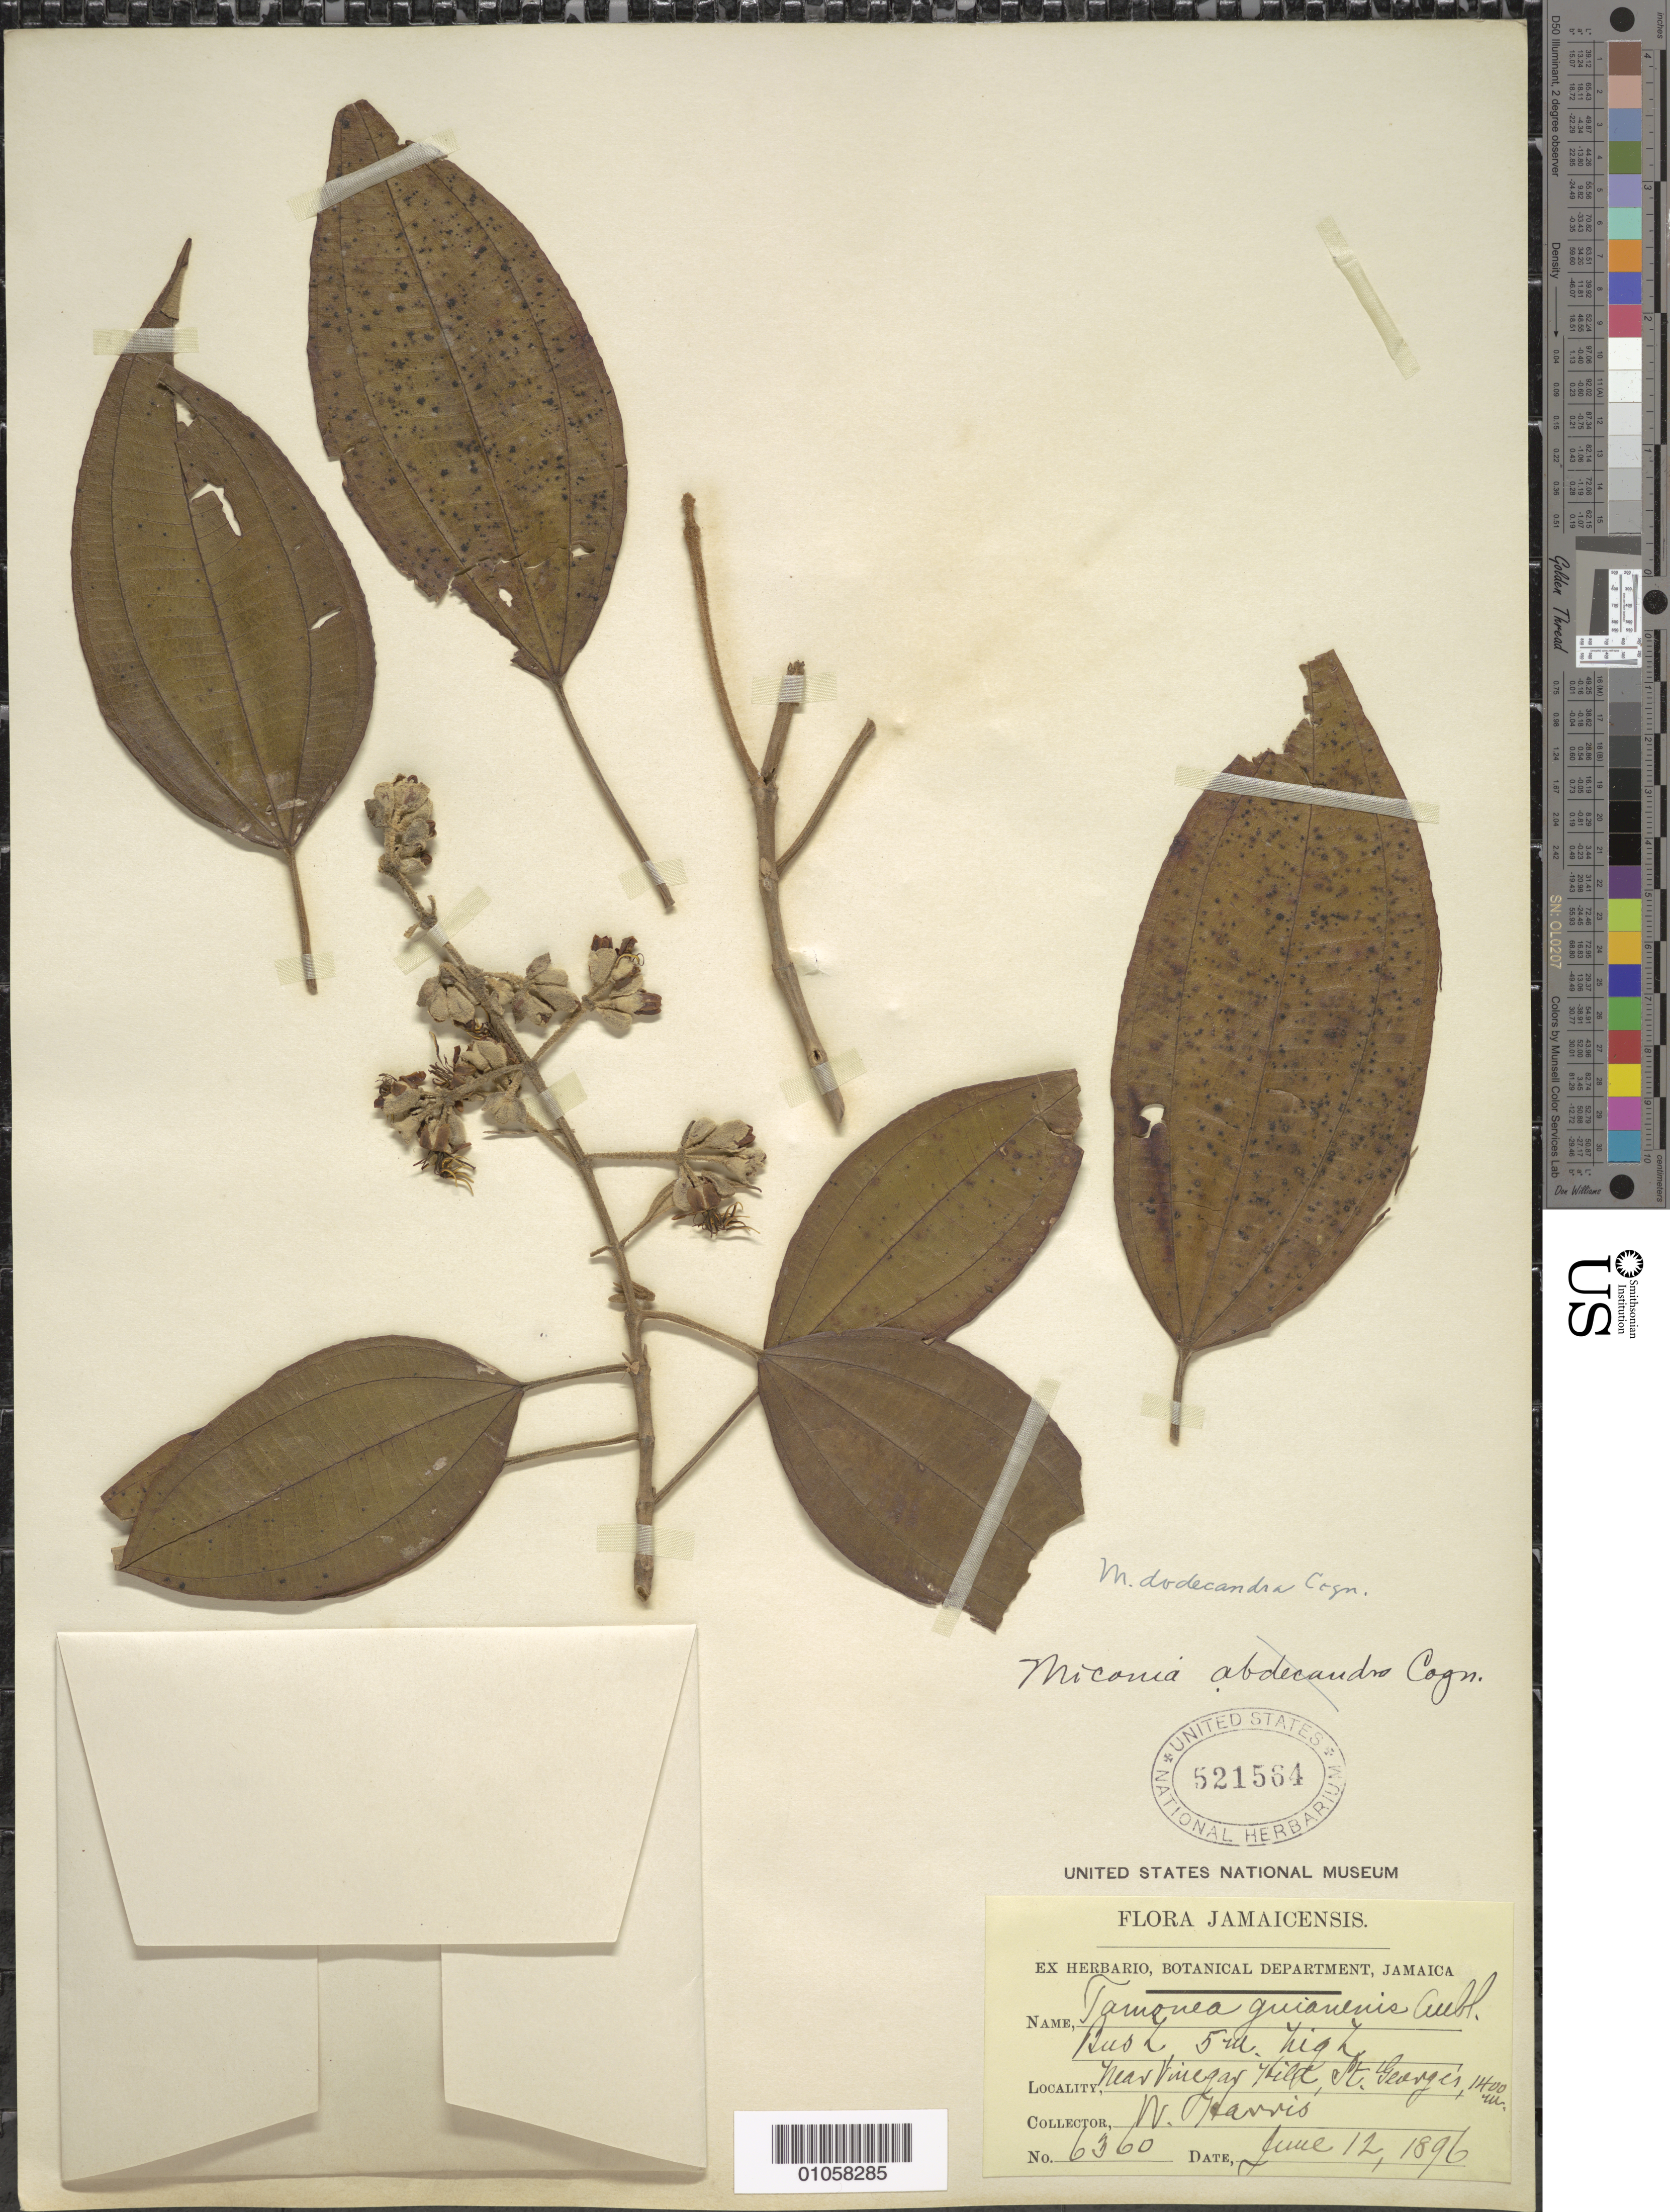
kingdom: Plantae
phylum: Tracheophyta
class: Magnoliopsida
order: Myrtales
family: Melastomataceae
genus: Miconia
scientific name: Miconia dodecandra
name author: Cogn.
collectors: W. Harris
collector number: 6360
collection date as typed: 12 Jun 1896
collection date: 1896-06-12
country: Jamaica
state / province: St. Geroge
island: Jamaica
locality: Vinegar Hill, near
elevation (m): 1400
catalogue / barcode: US 521564